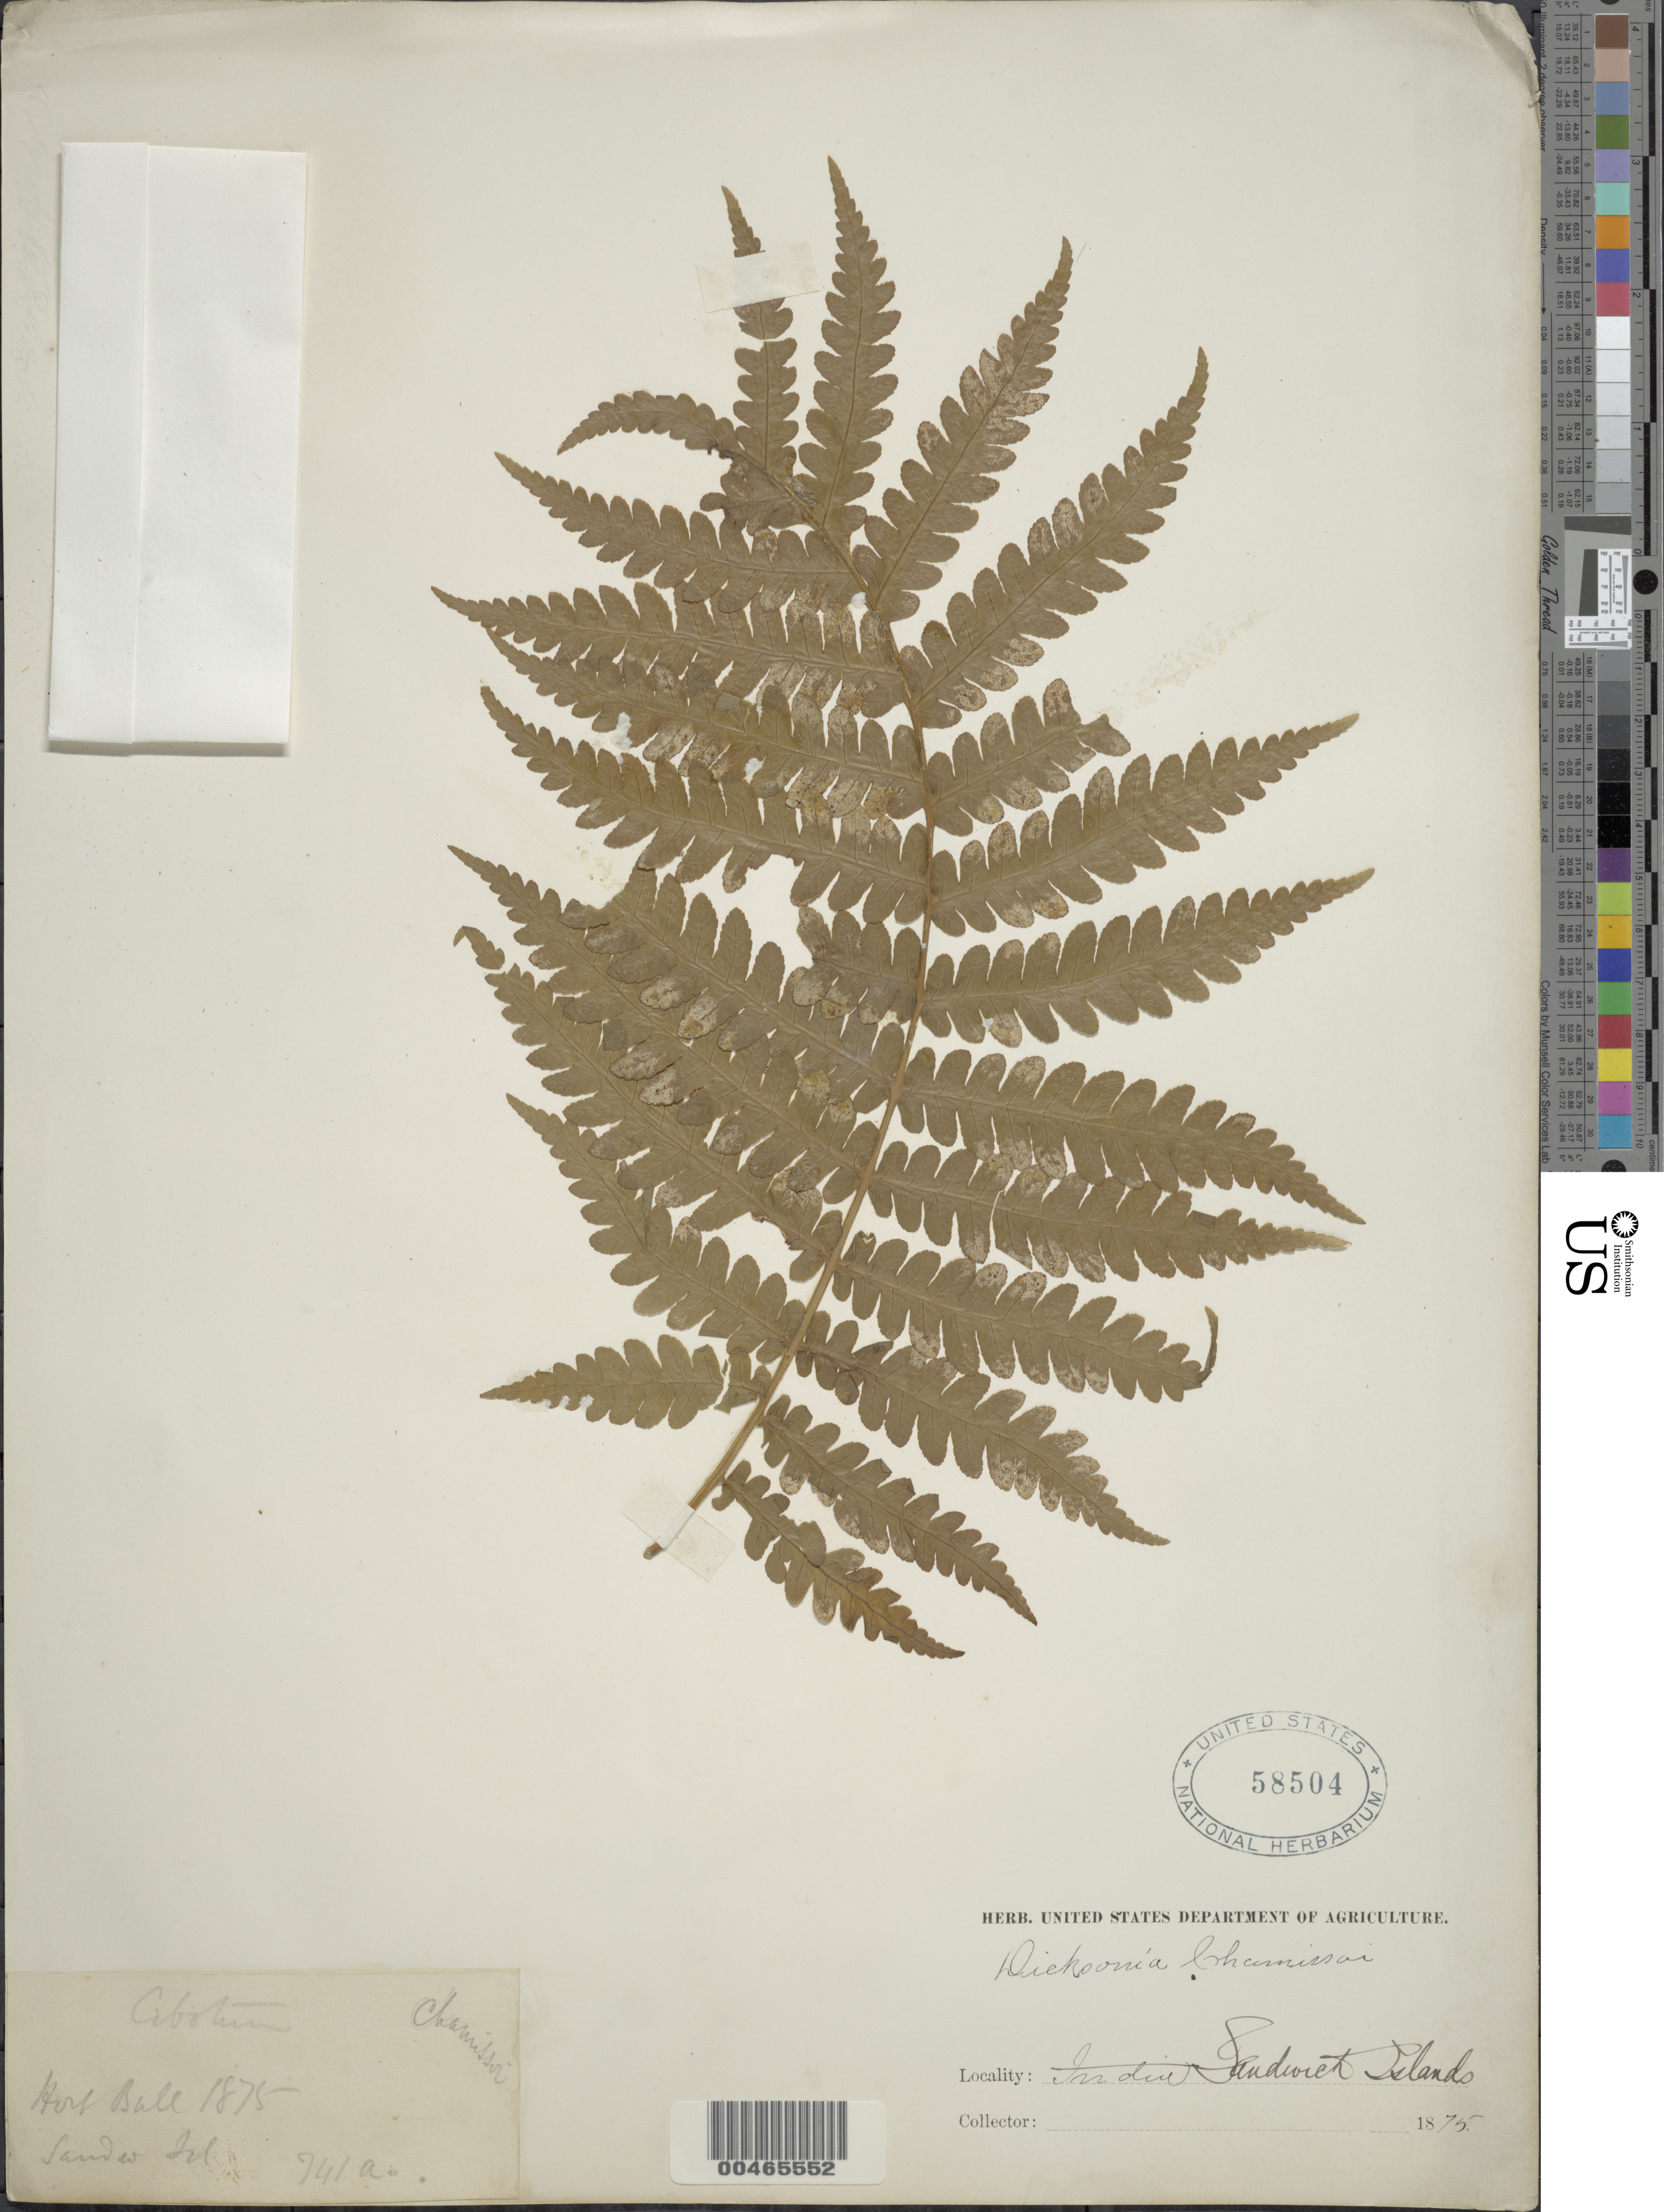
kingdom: Plantae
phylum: Tracheophyta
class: Polypodiopsida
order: Cyatheales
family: Cibotiaceae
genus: Cibotium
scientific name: Cibotium menziesii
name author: Hook.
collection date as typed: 1875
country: United States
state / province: Hawaii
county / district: Honolulu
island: Oahu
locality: Sandwich Islands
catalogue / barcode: US 58504